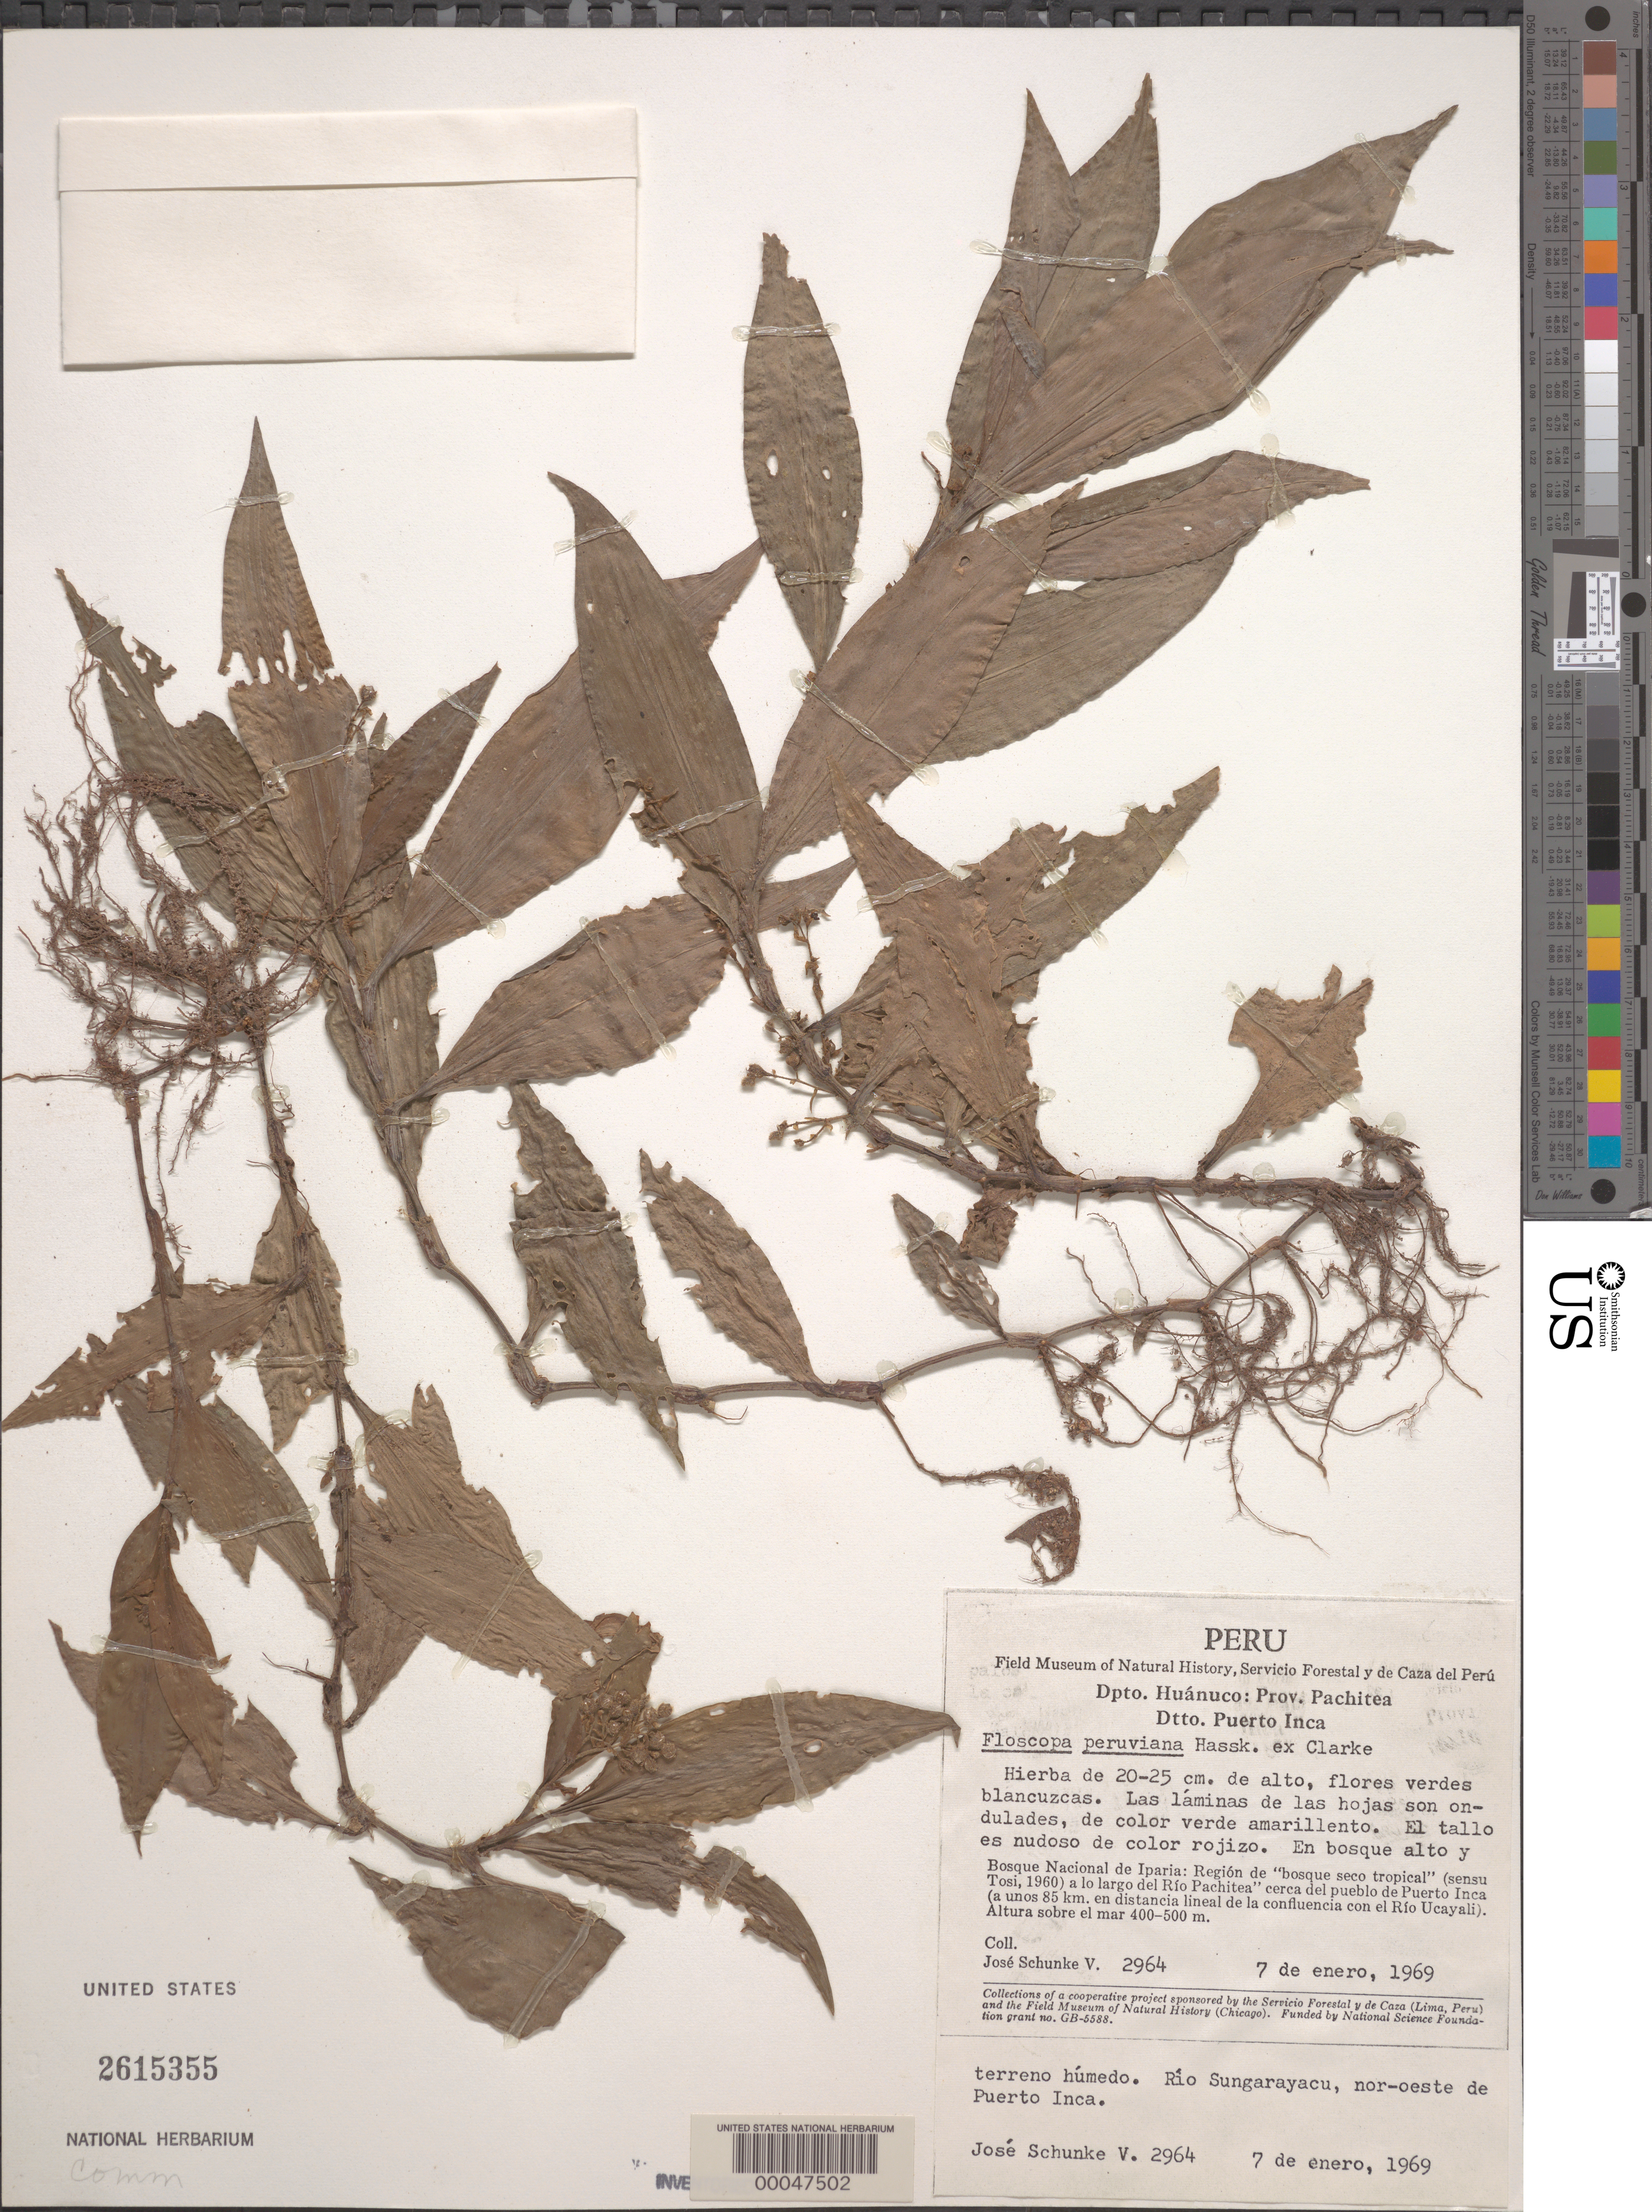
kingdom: Plantae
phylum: Tracheophyta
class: Liliopsida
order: Commelinales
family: Commelinaceae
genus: Floscopa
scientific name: Floscopa peruviana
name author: Hassk. ex C.B. Clarke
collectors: J. Schunke Vigo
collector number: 2964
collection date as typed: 07 Jan 1969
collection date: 1969-01-07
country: Peru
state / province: Huánuco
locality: NW of Puerto Inca, Río Sungarayacu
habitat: Moist soil; low forest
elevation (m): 400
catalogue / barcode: US 2615355